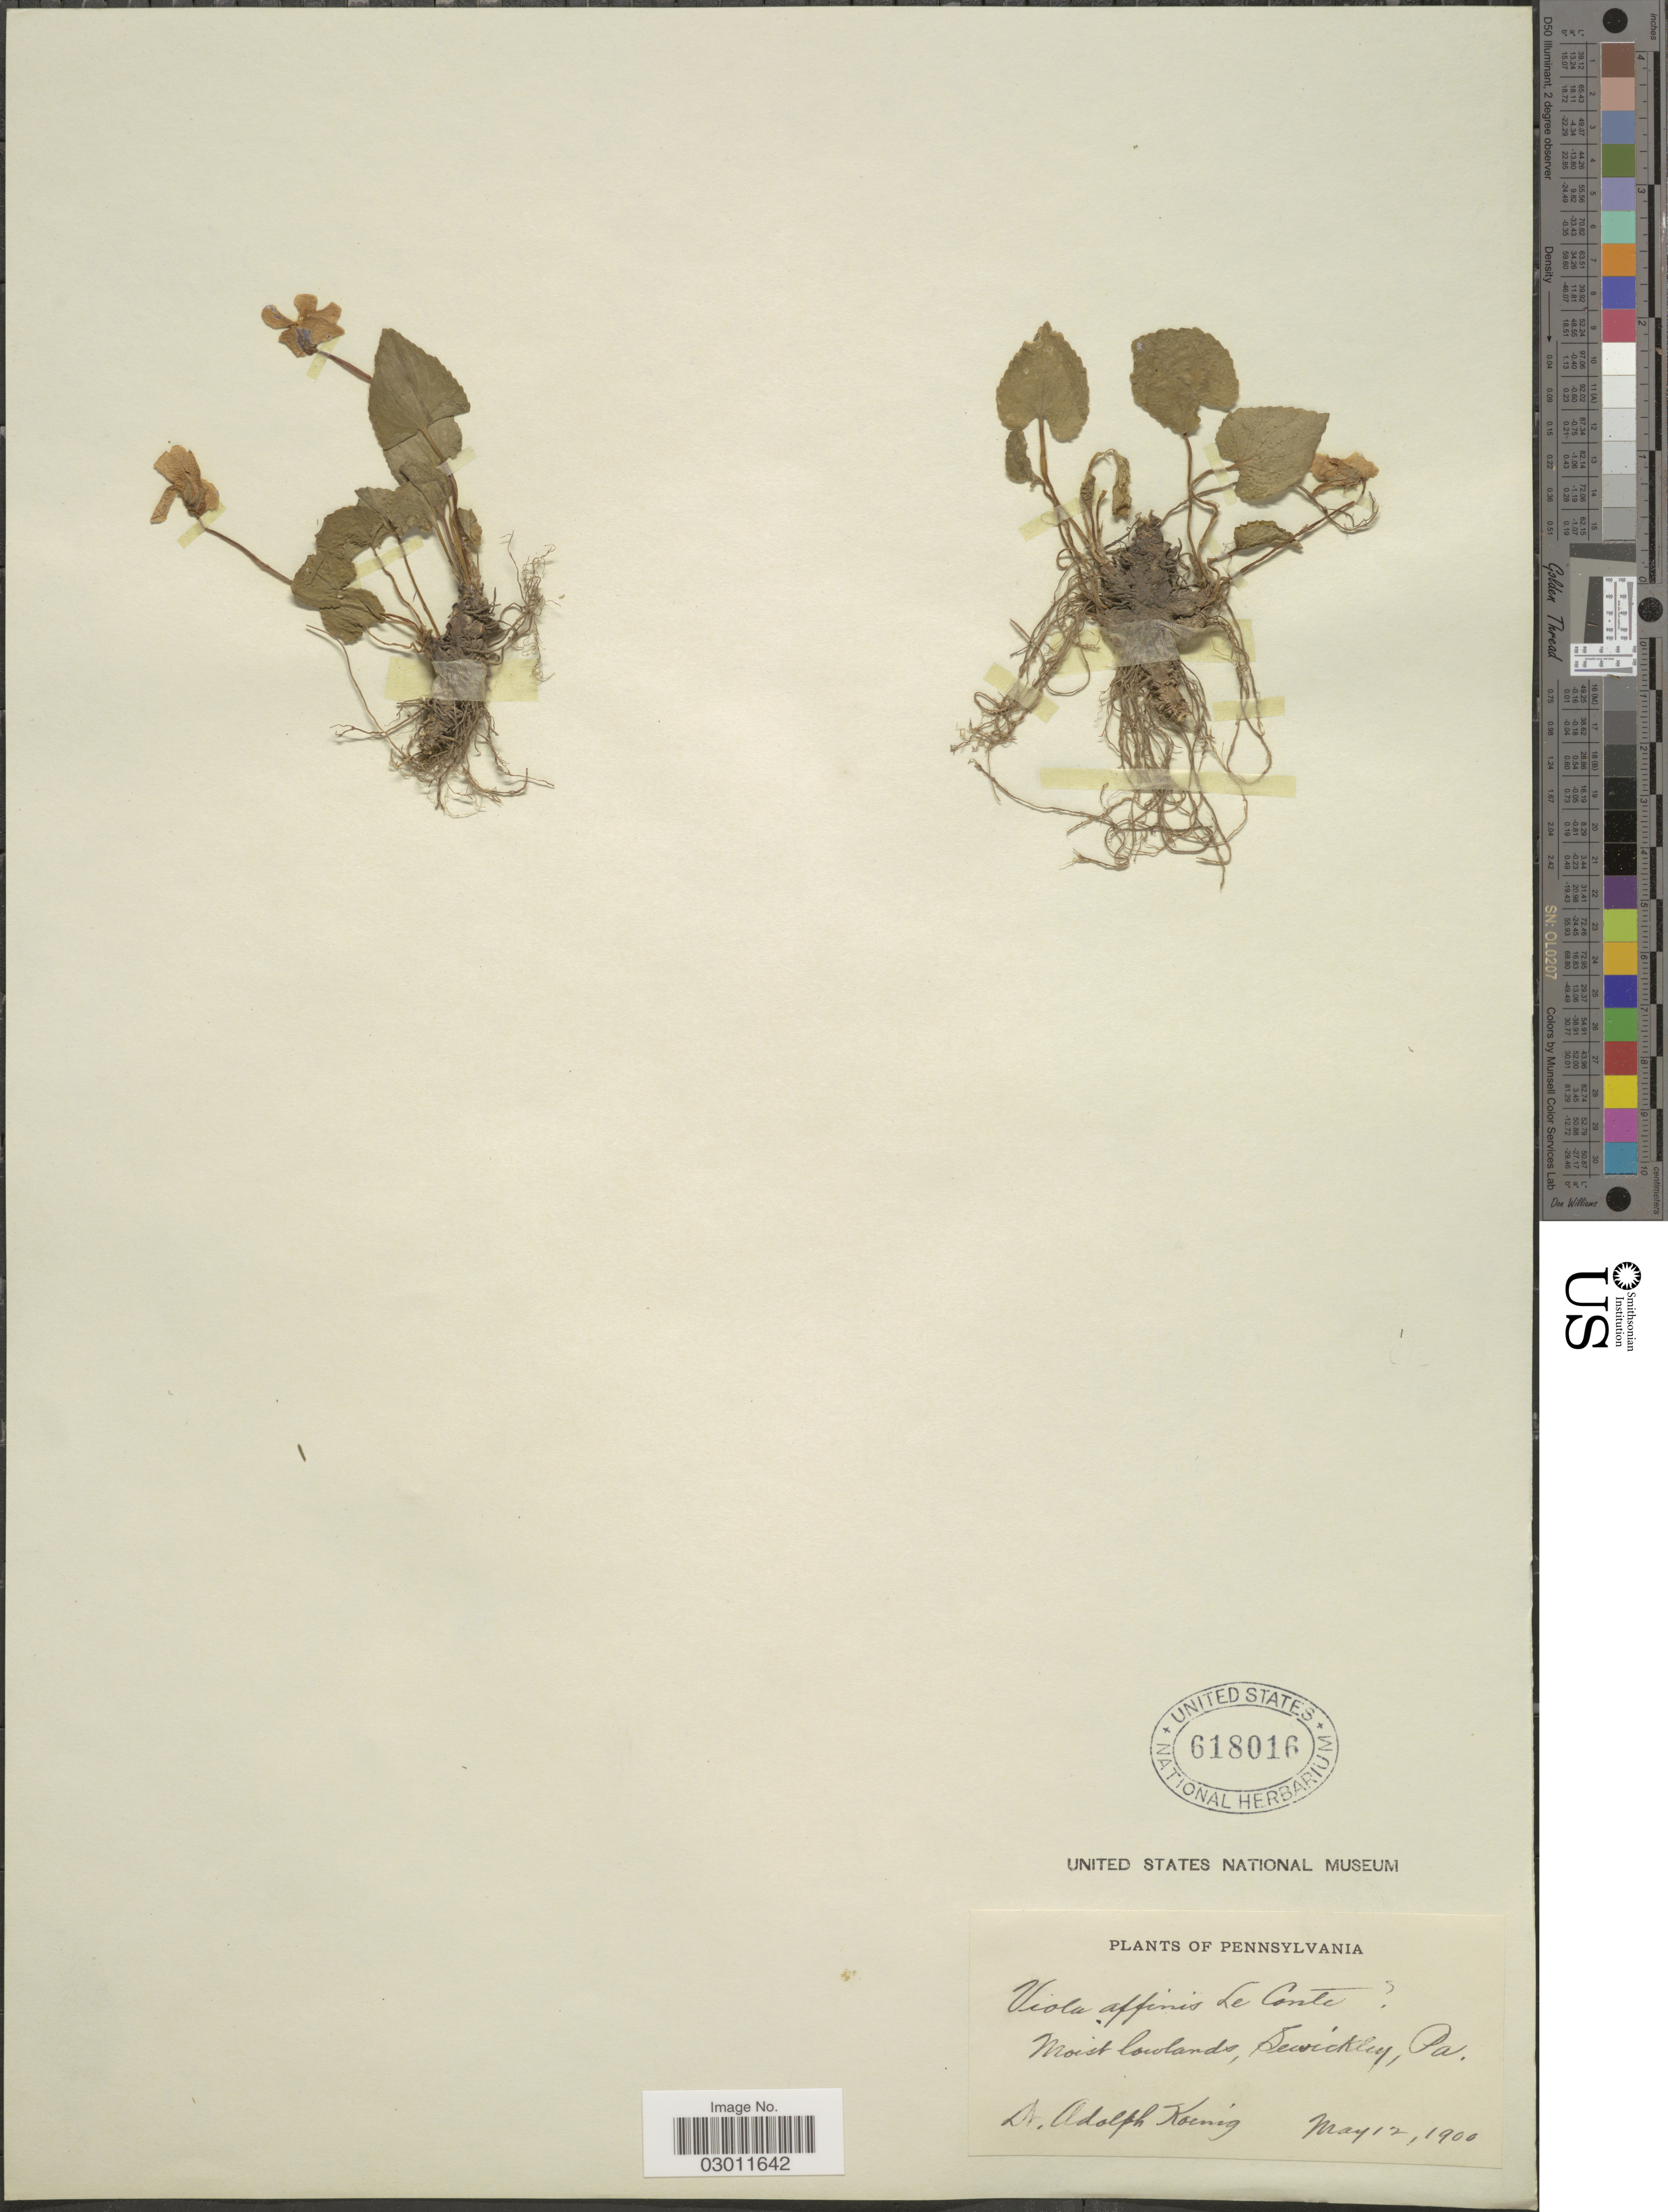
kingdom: Plantae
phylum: Tracheophyta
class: Magnoliopsida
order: Malpighiales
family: Violaceae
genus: Viola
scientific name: Viola affinis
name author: LeConte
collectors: A. Koenig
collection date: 1900-05-12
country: United States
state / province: Pennsylvania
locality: Sewickley.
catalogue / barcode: US 618016